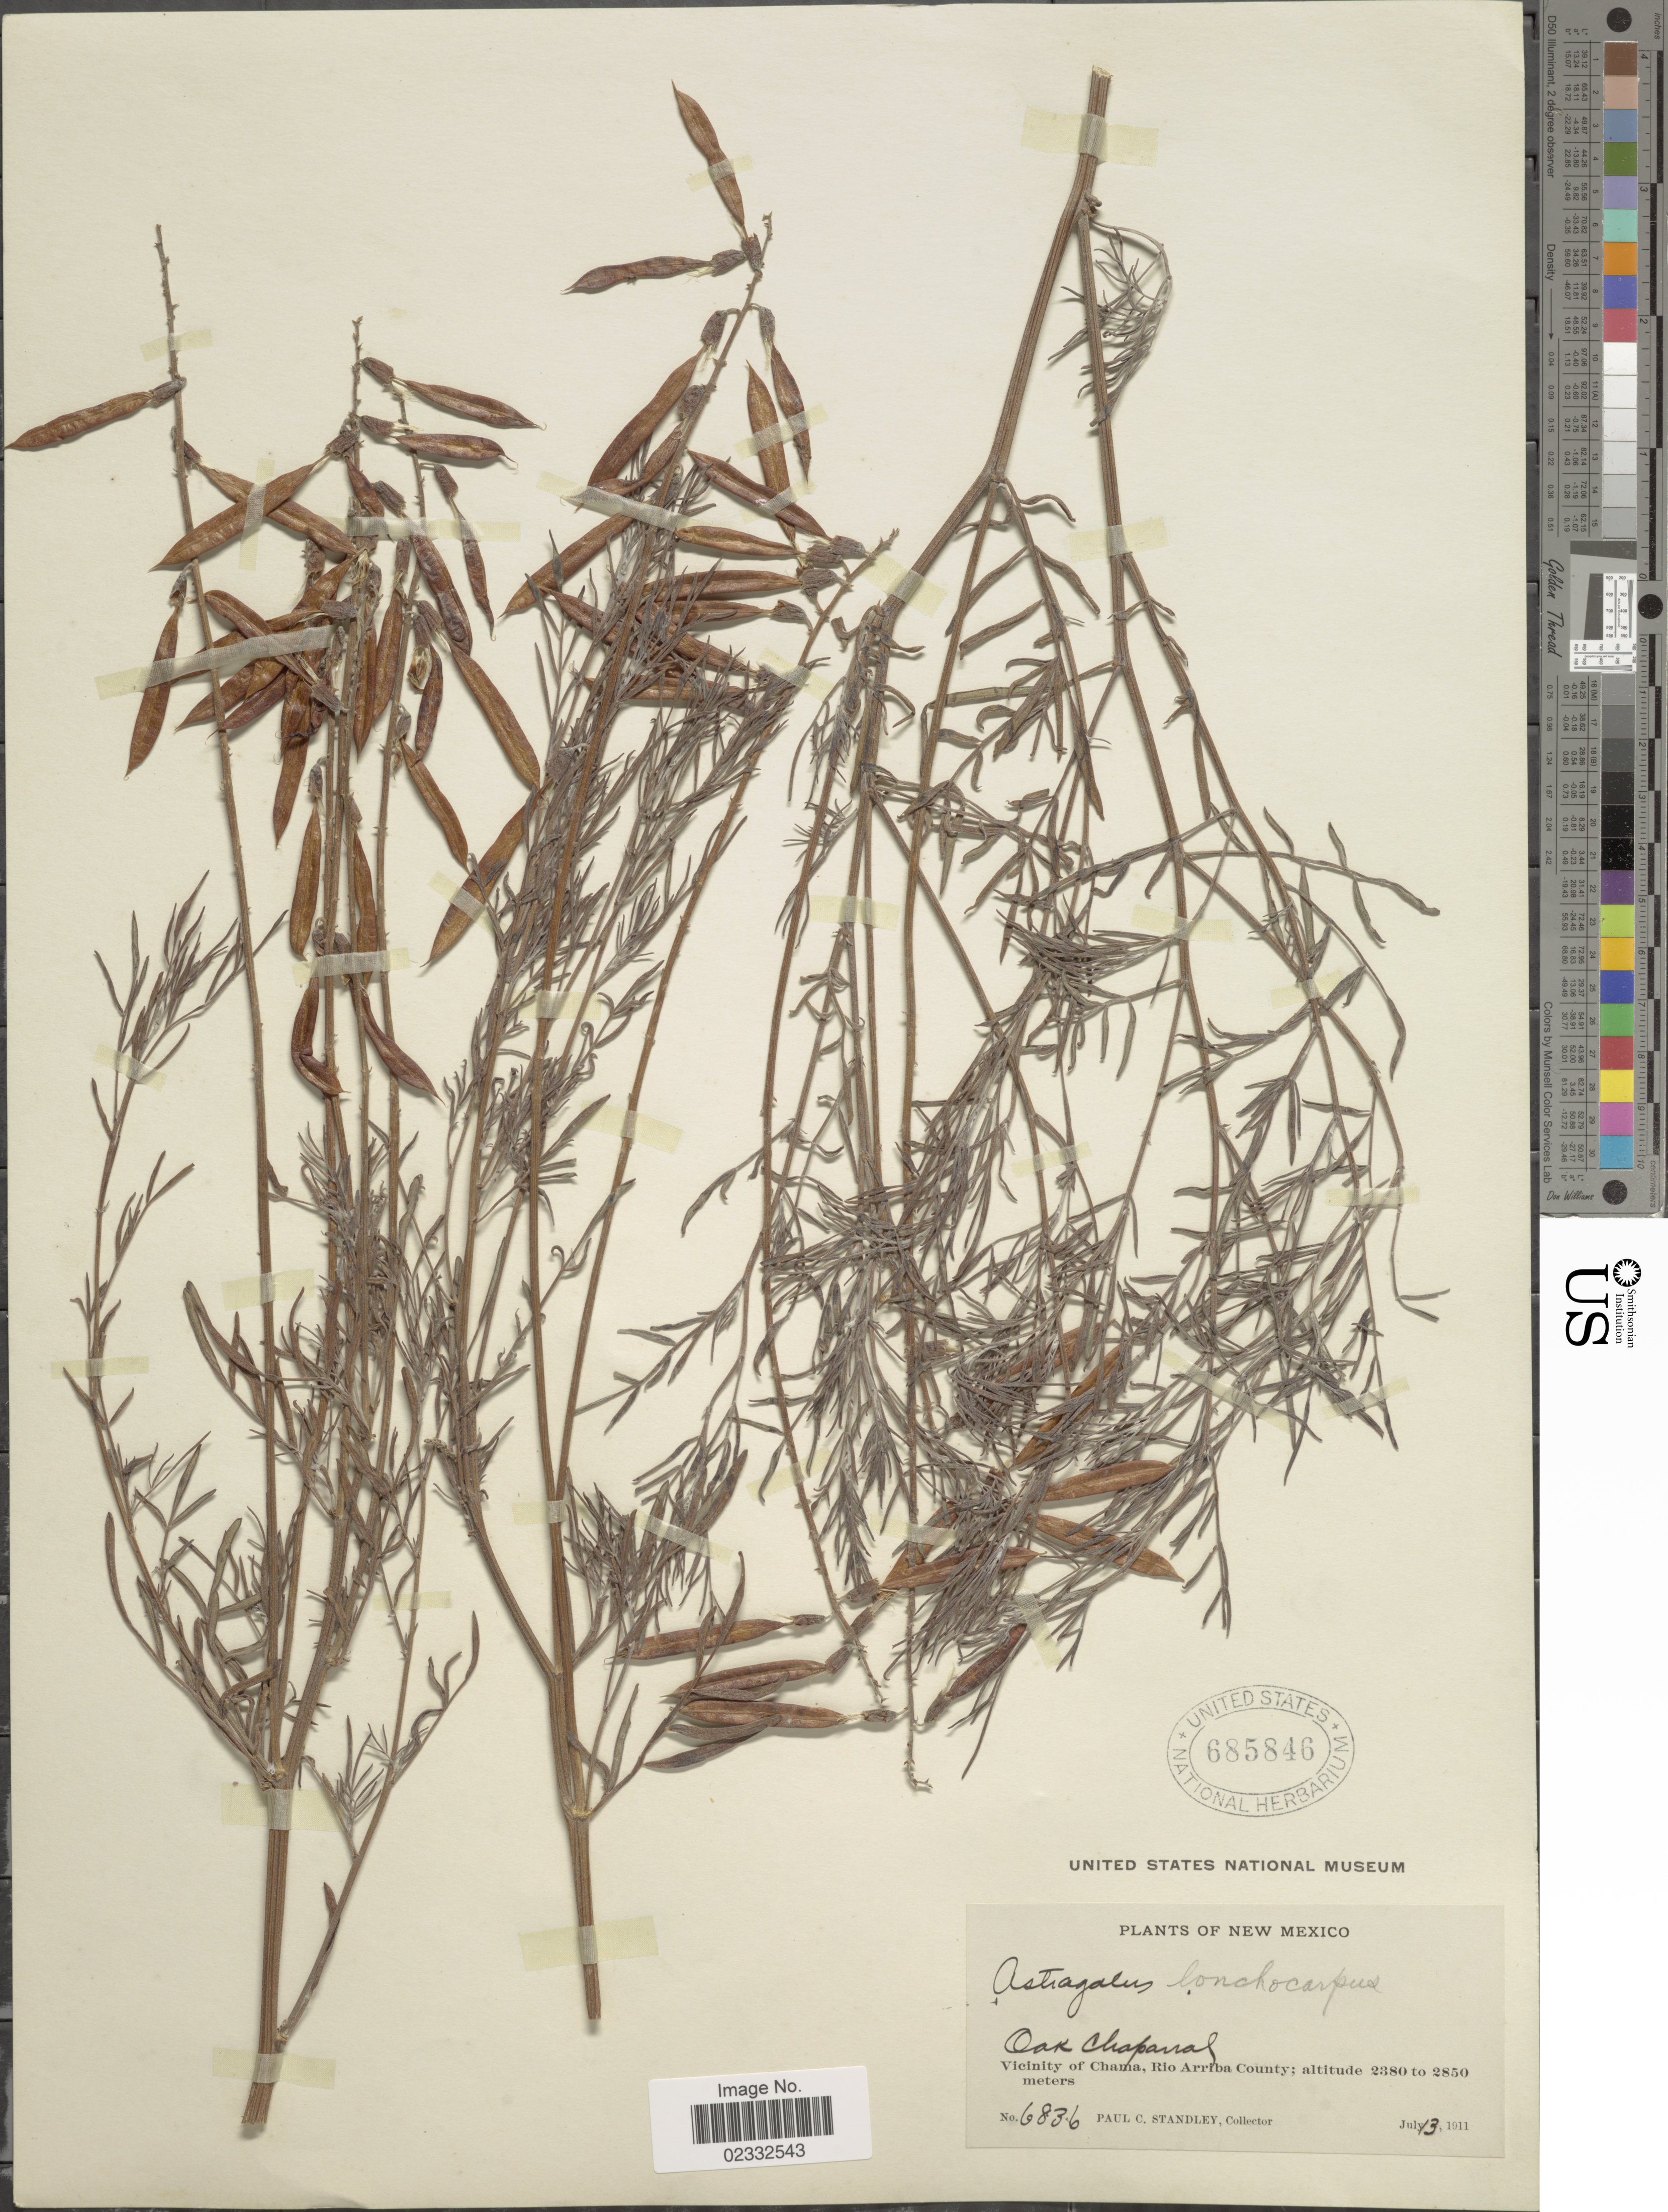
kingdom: Plantae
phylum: Tracheophyta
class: Magnoliopsida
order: Fabales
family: Fabaceae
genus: Astragalus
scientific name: Astragalus lonchocarpus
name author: Torr.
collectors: P. C. Standley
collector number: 6836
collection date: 1911-07-13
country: United States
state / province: New Mexico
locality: Vicinity of Chama, Rio Arriba County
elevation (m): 2380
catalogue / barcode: US 685846